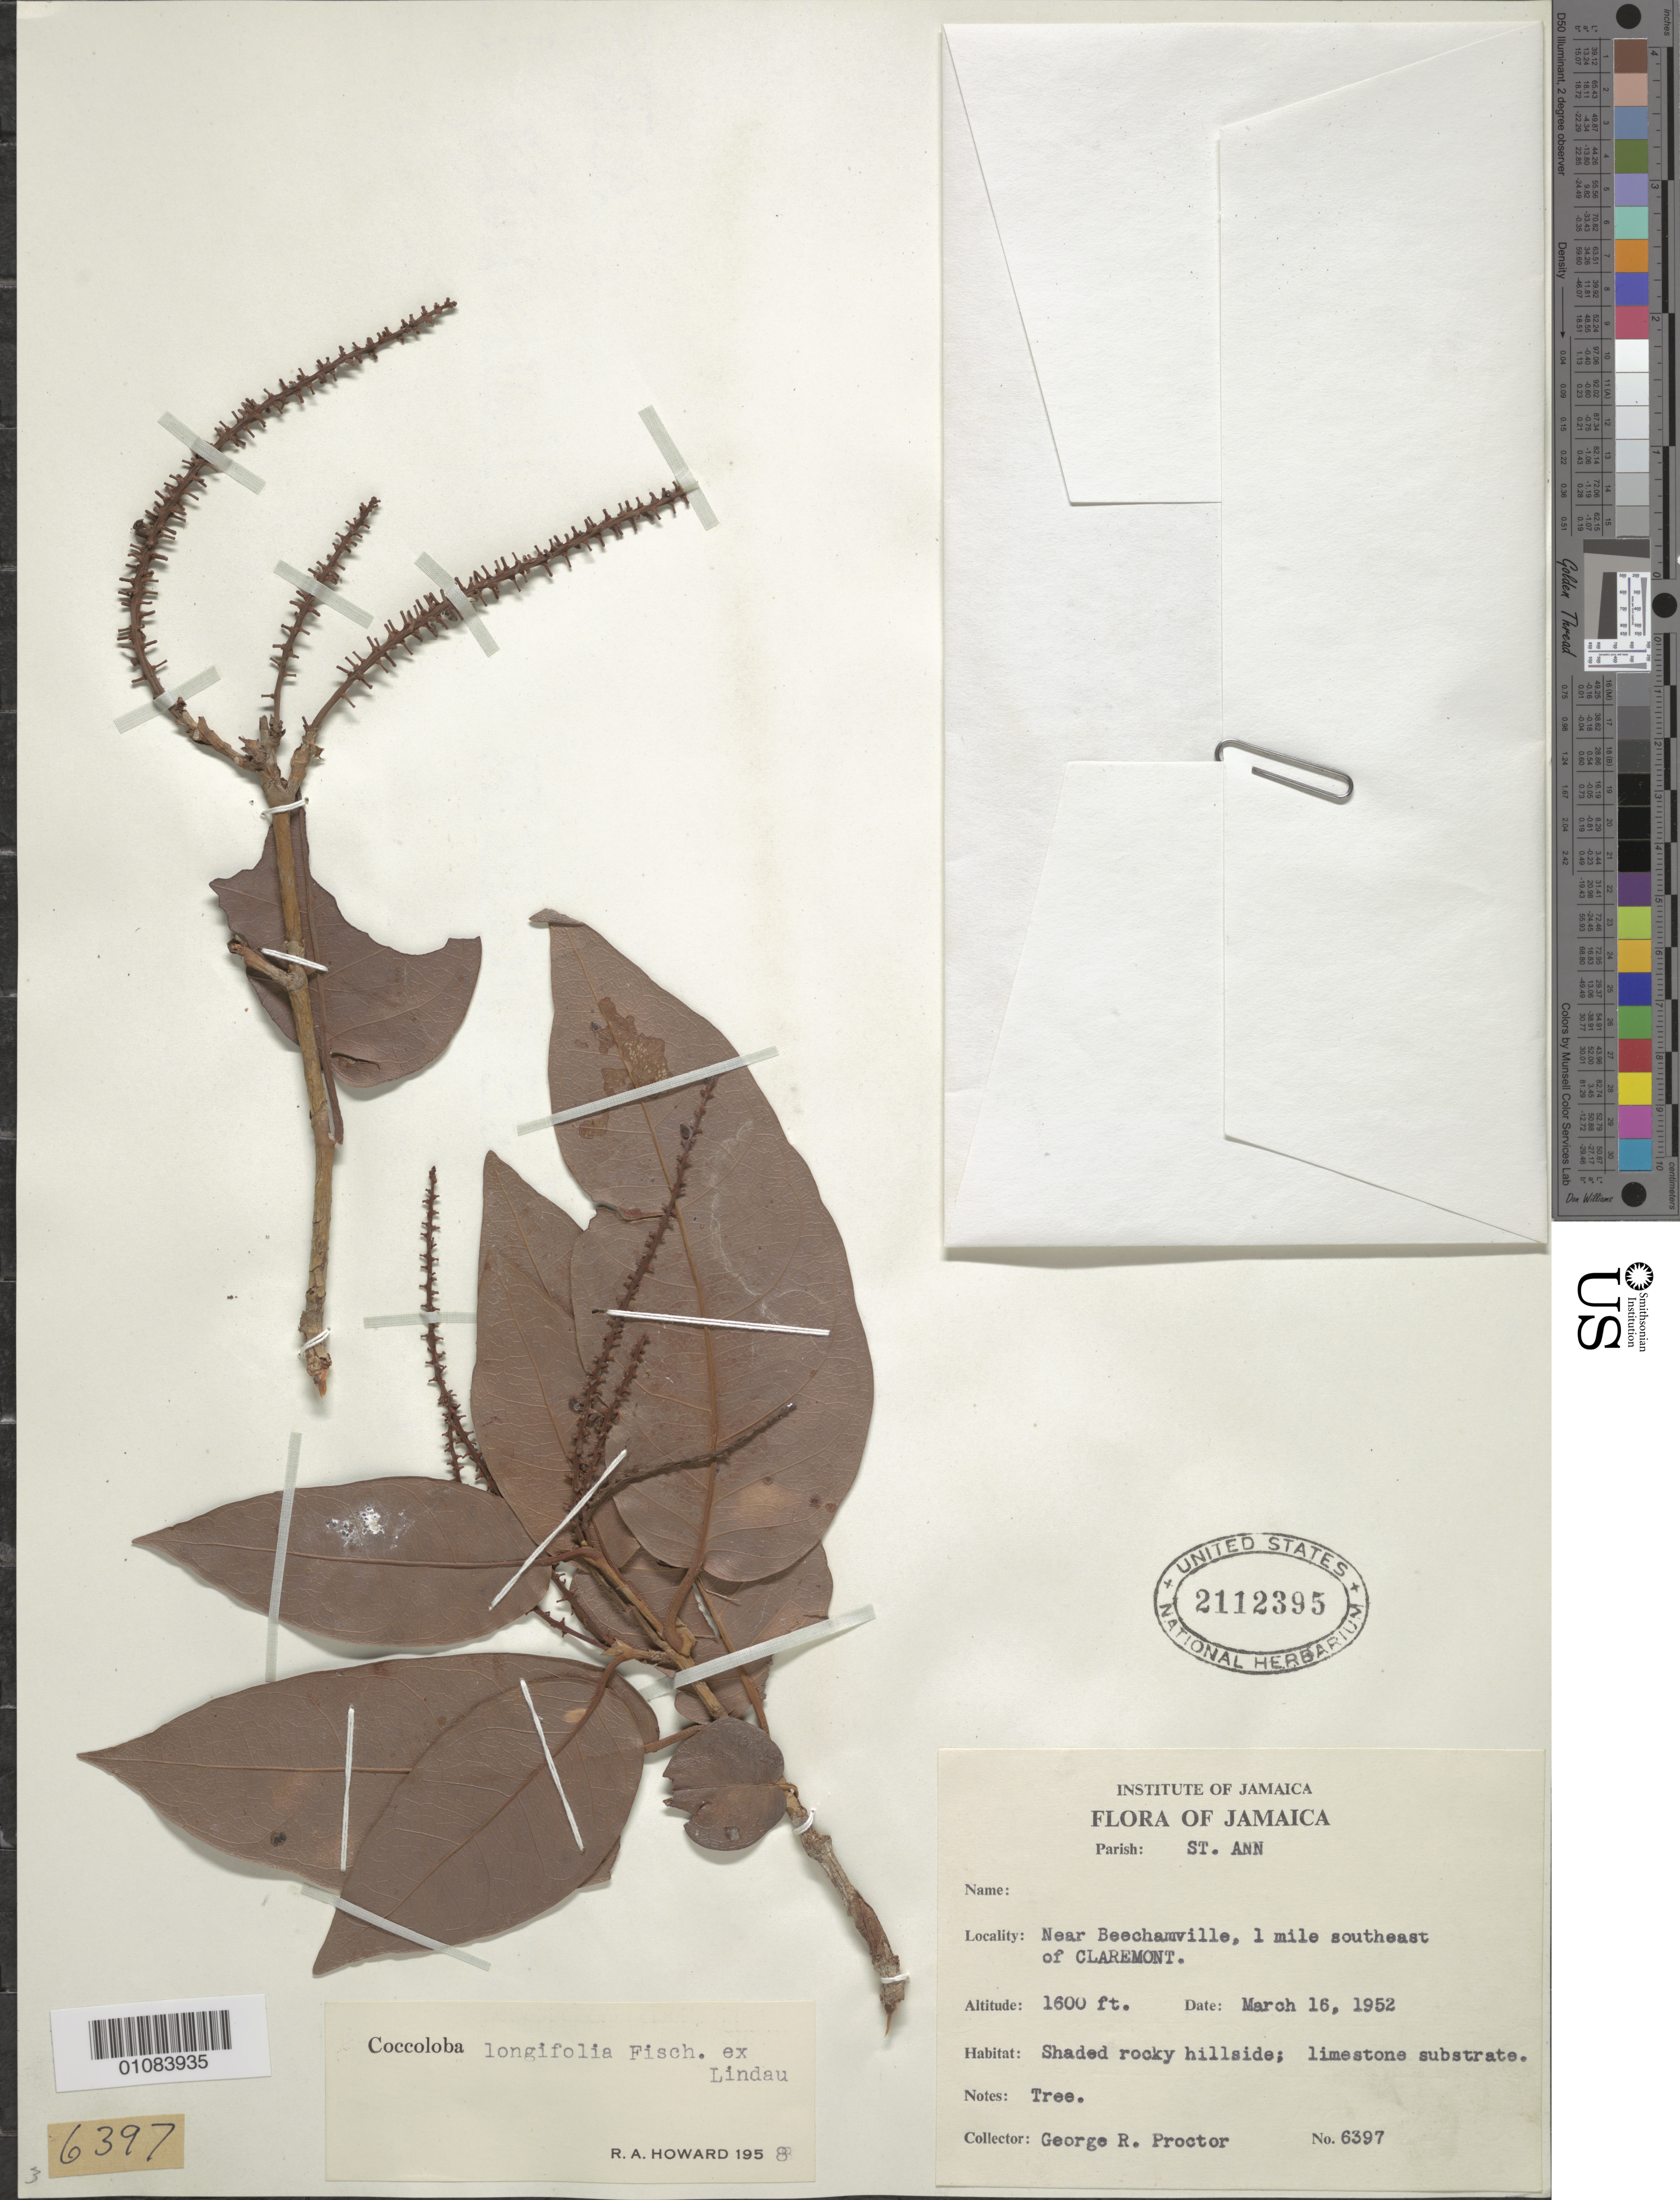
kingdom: Plantae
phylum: Tracheophyta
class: Magnoliopsida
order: Caryophyllales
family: Polygonaceae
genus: Coccoloba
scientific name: Coccoloba longifolia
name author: Fisch. ex Lindau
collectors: G. R. Proctor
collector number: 6397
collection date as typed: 16 Mar 1952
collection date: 1952-03-16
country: Jamaica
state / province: Saint Ann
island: Jamaica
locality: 1 mile southeast of Claremont, near Beechamville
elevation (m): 488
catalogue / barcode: US 2112395